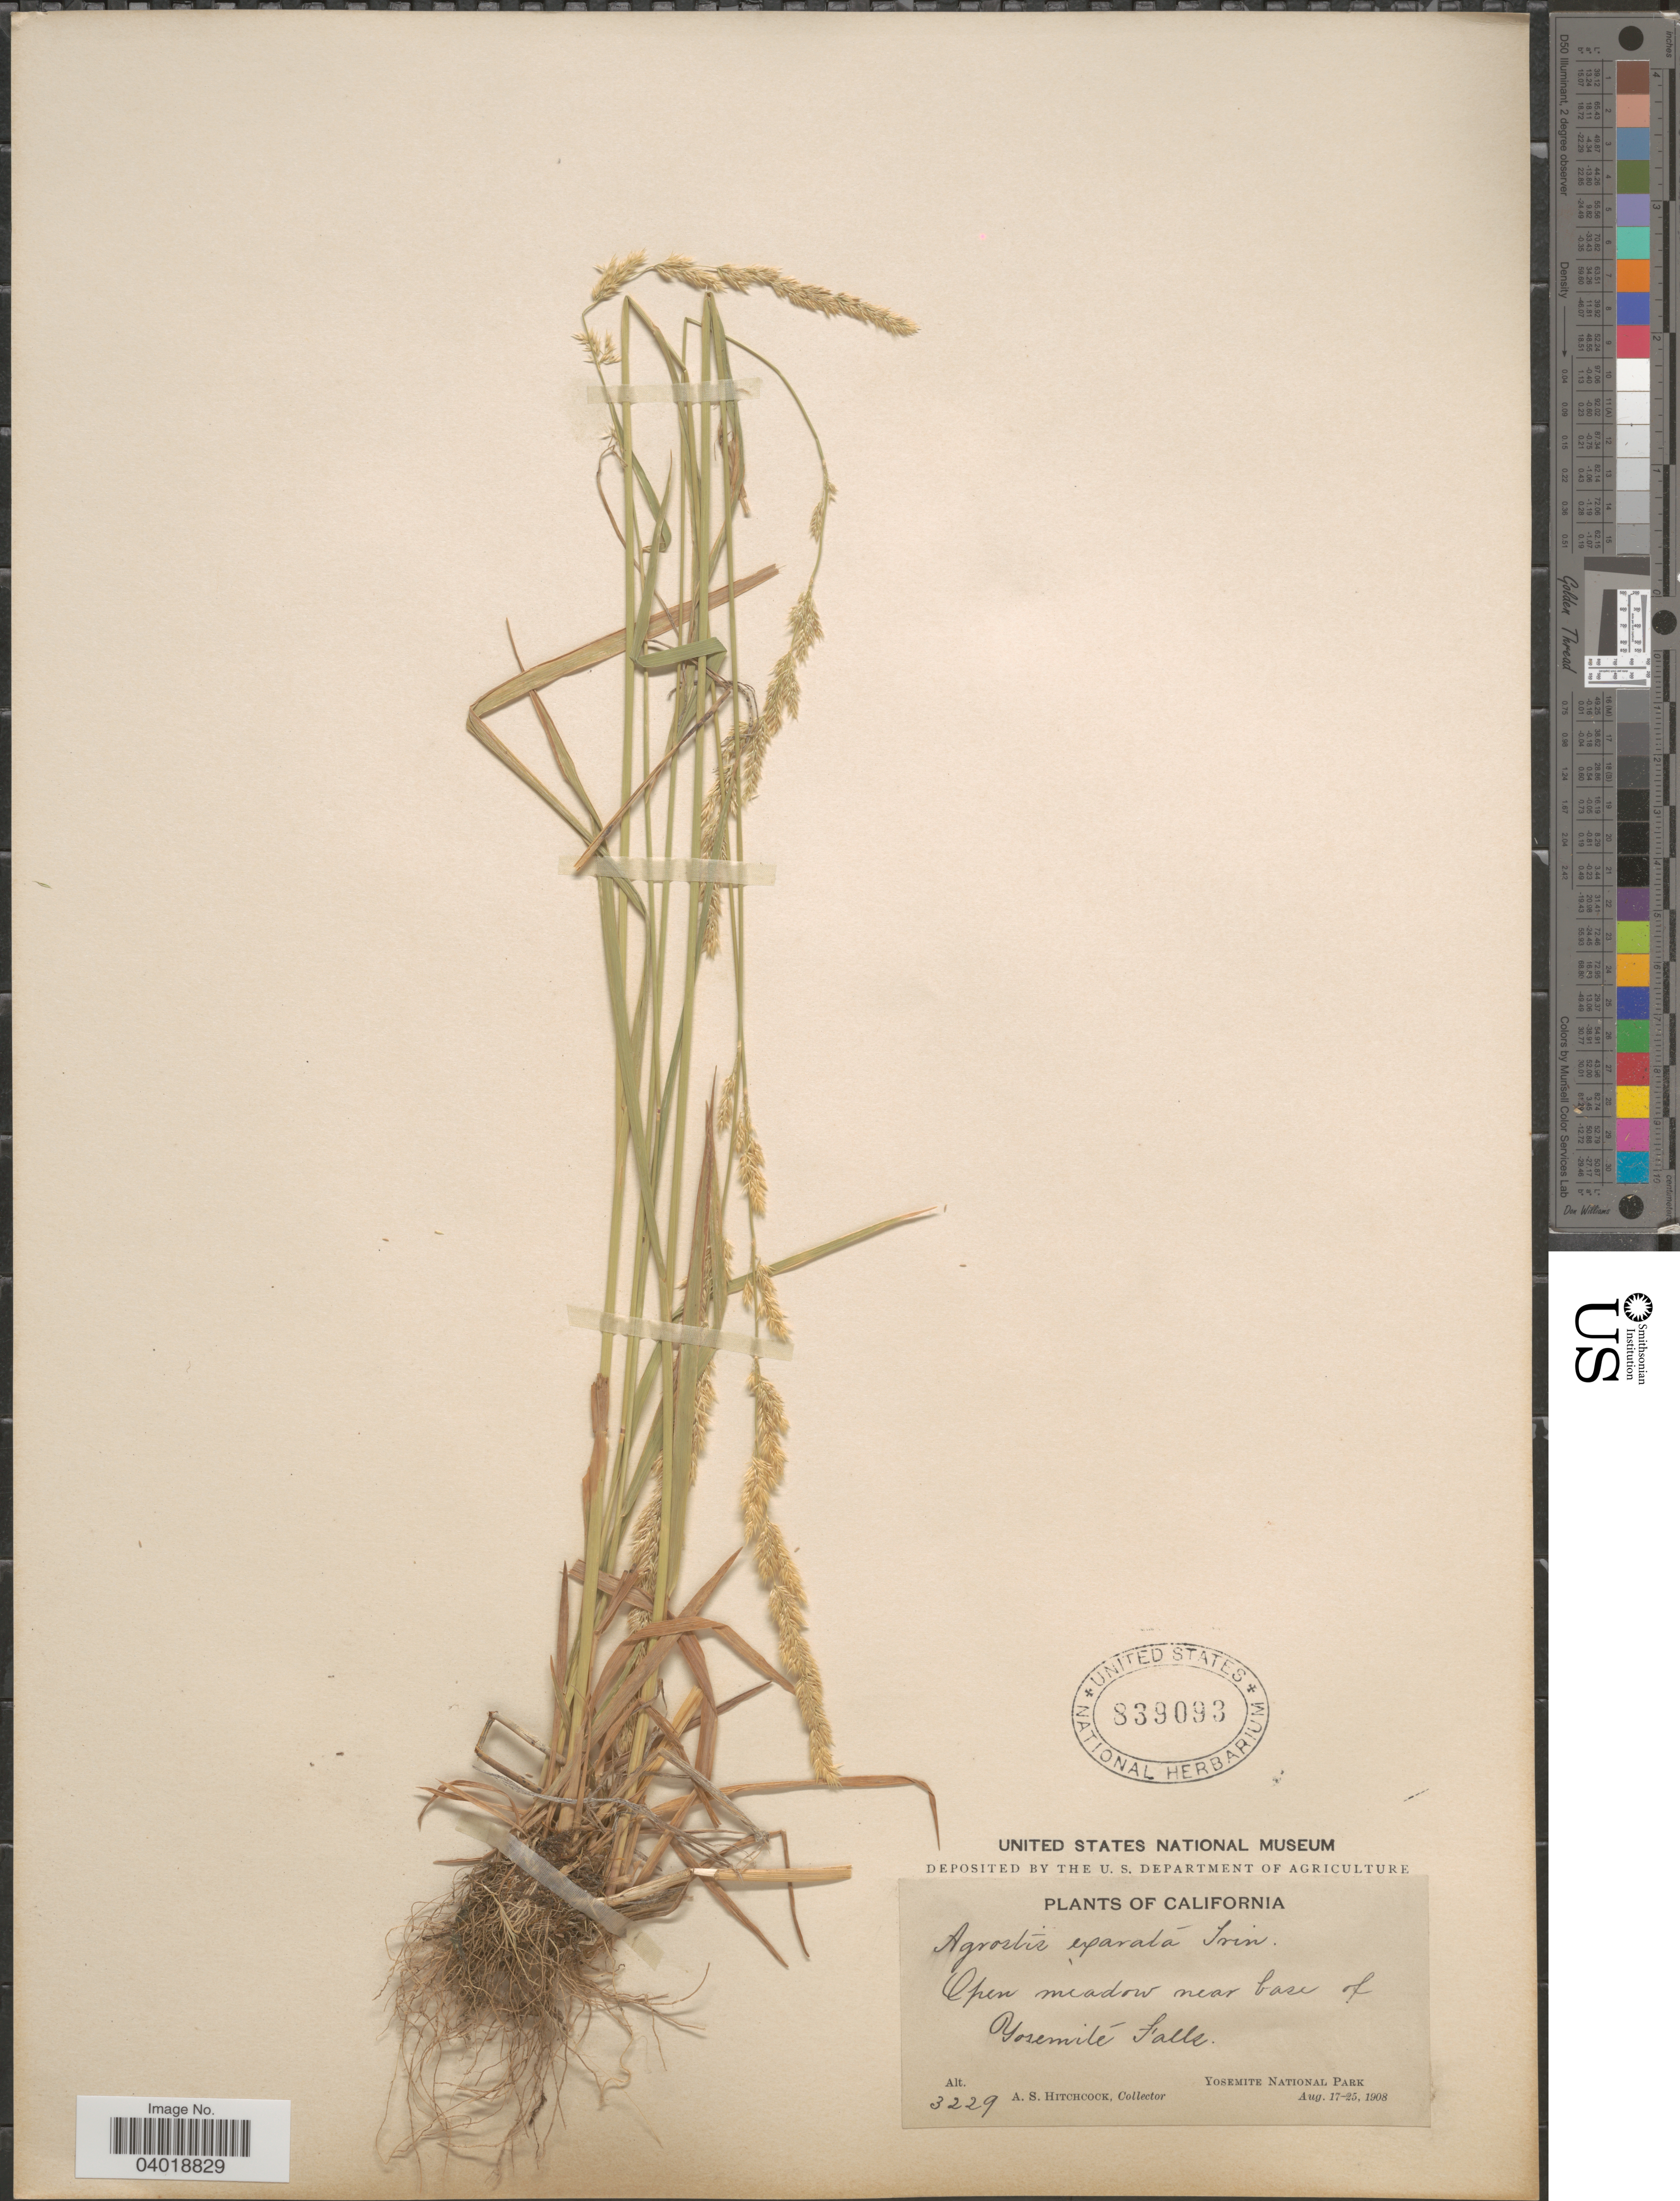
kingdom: Plantae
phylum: Tracheophyta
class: Liliopsida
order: Poales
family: Poaceae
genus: Agrostis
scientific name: Agrostis exarata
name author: Trin.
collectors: A. S. Hitchcock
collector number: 3229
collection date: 1908-08-17/1908-08-25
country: United States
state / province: California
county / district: Mariposa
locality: Open meadow near base of Yosemite Falls. Yosemite National Park.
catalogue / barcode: US 839093